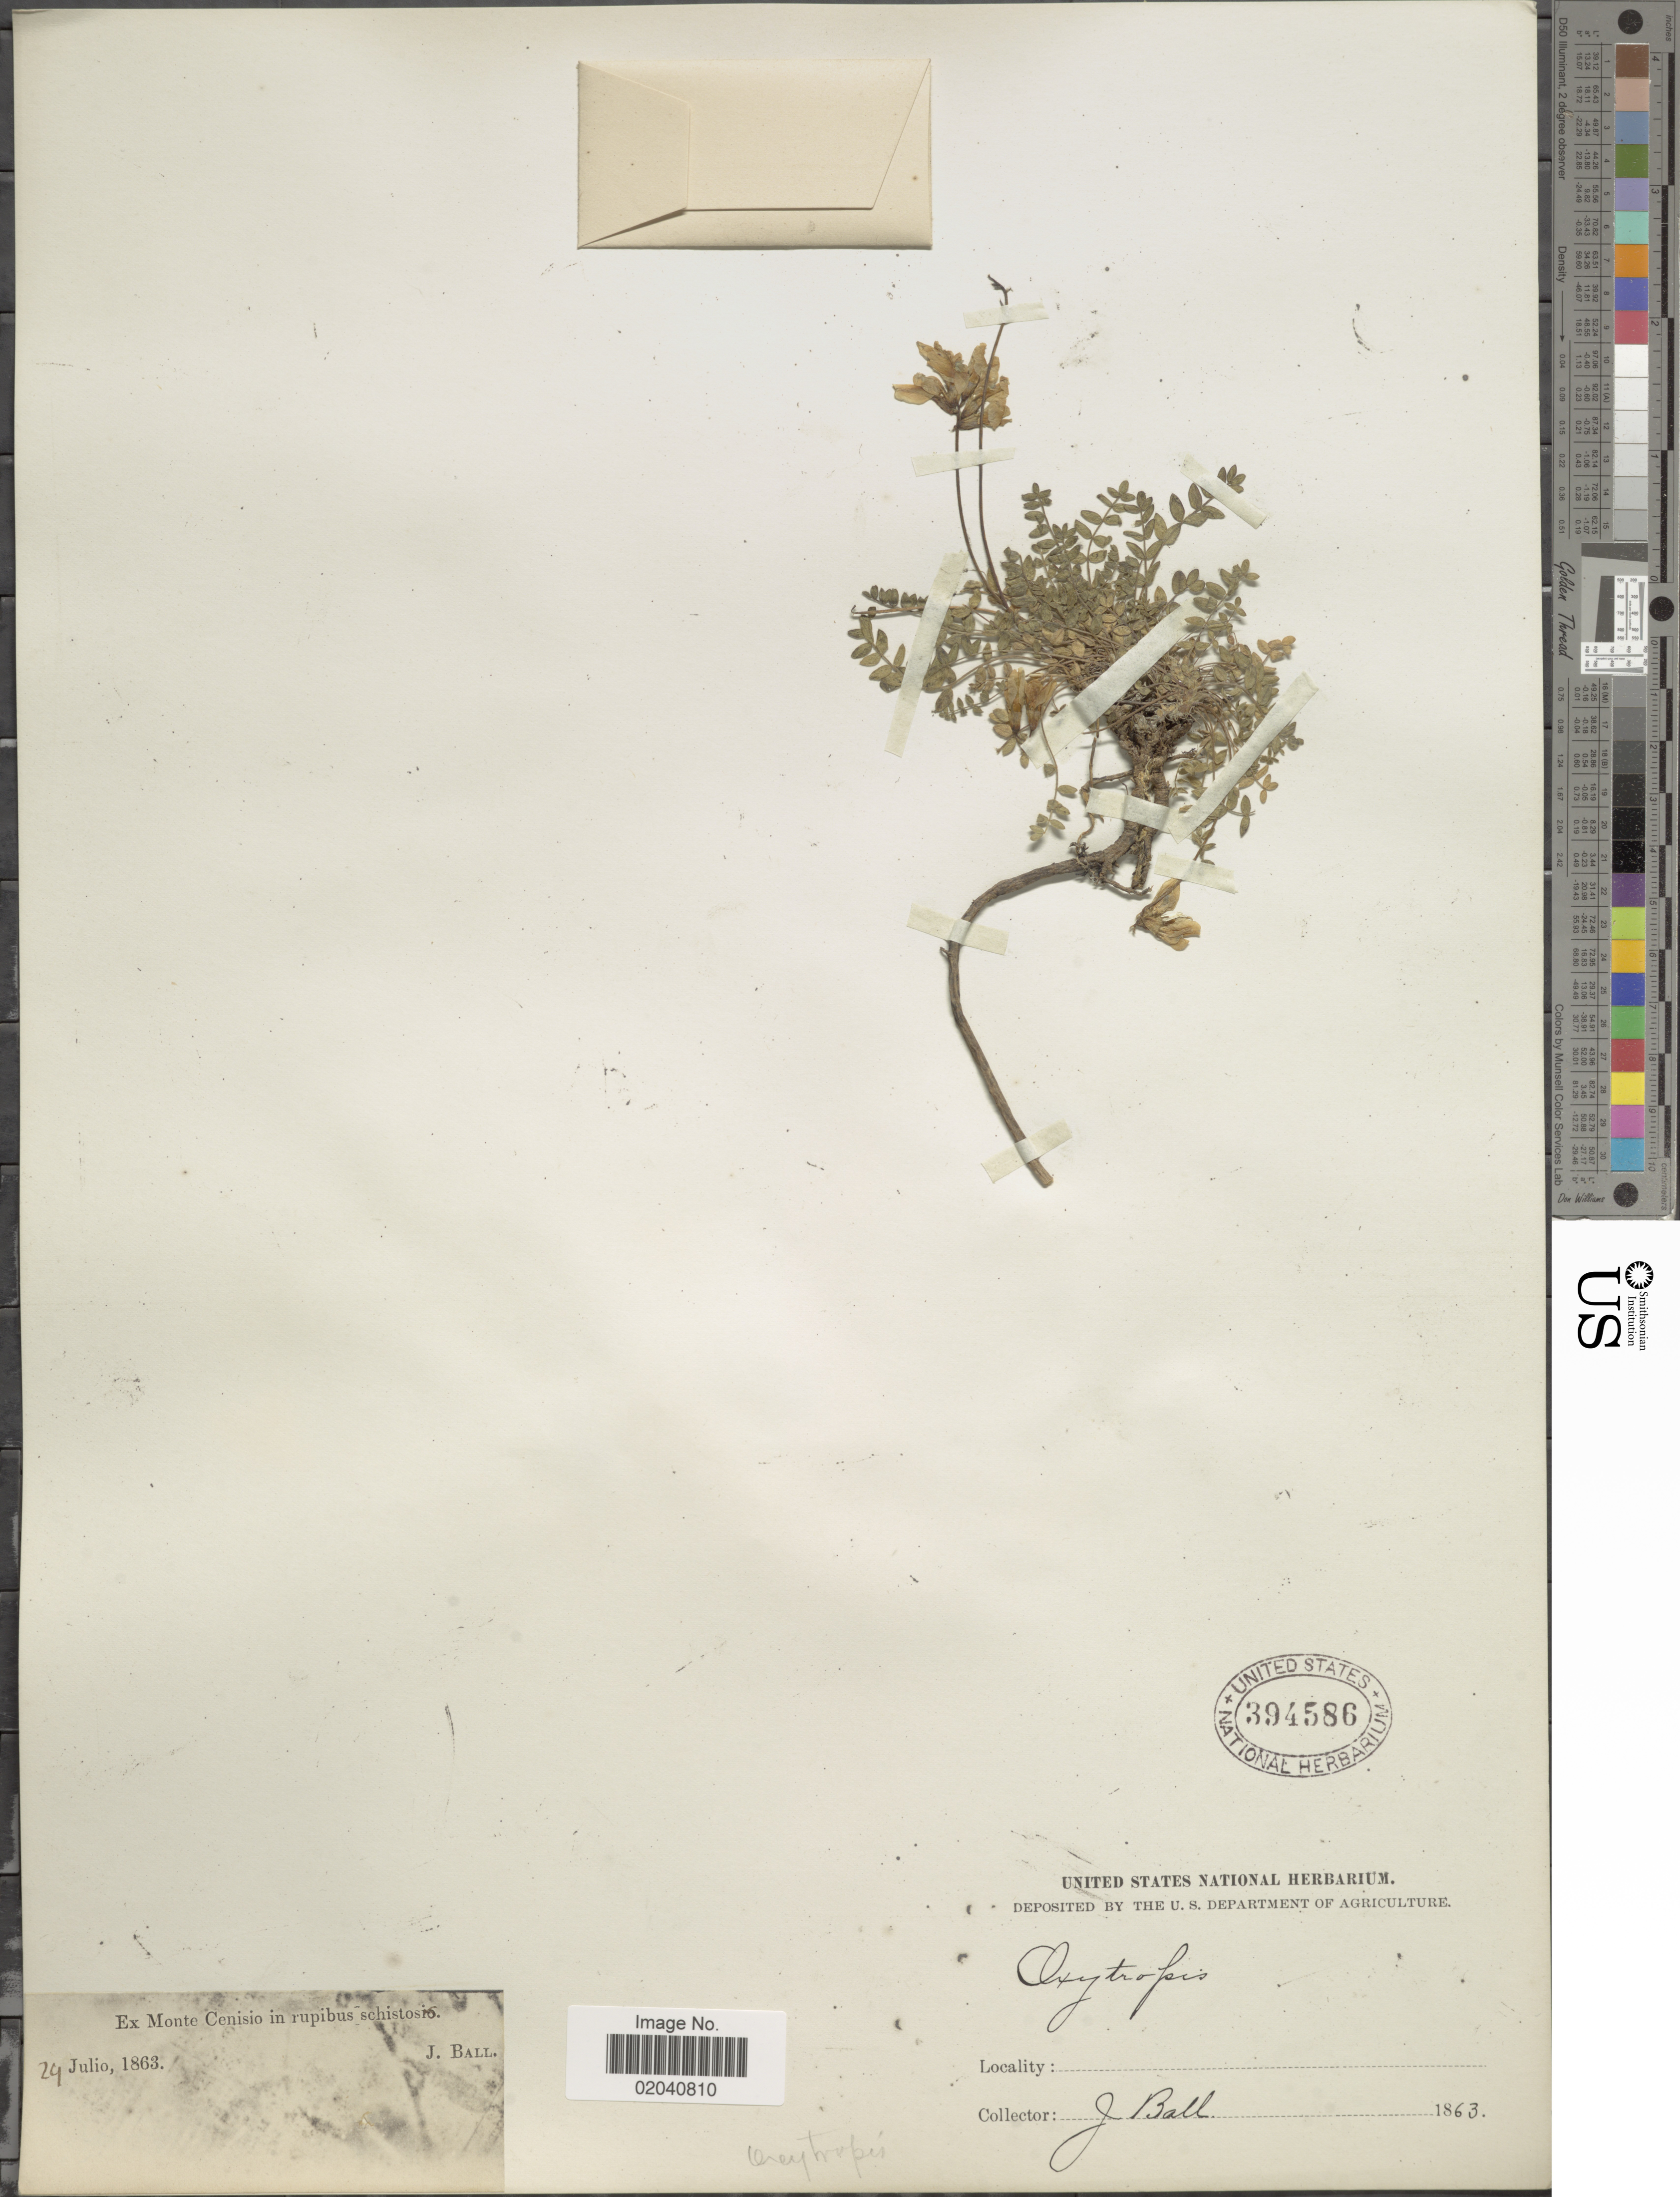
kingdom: Plantae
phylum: Tracheophyta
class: Magnoliopsida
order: Fabales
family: Fabaceae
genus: Oxytropis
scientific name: Oxytropis sp.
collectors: J. Ball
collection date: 1863-07-24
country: France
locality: Monte Cenisio in ruoibus schistosio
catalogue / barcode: US 394586